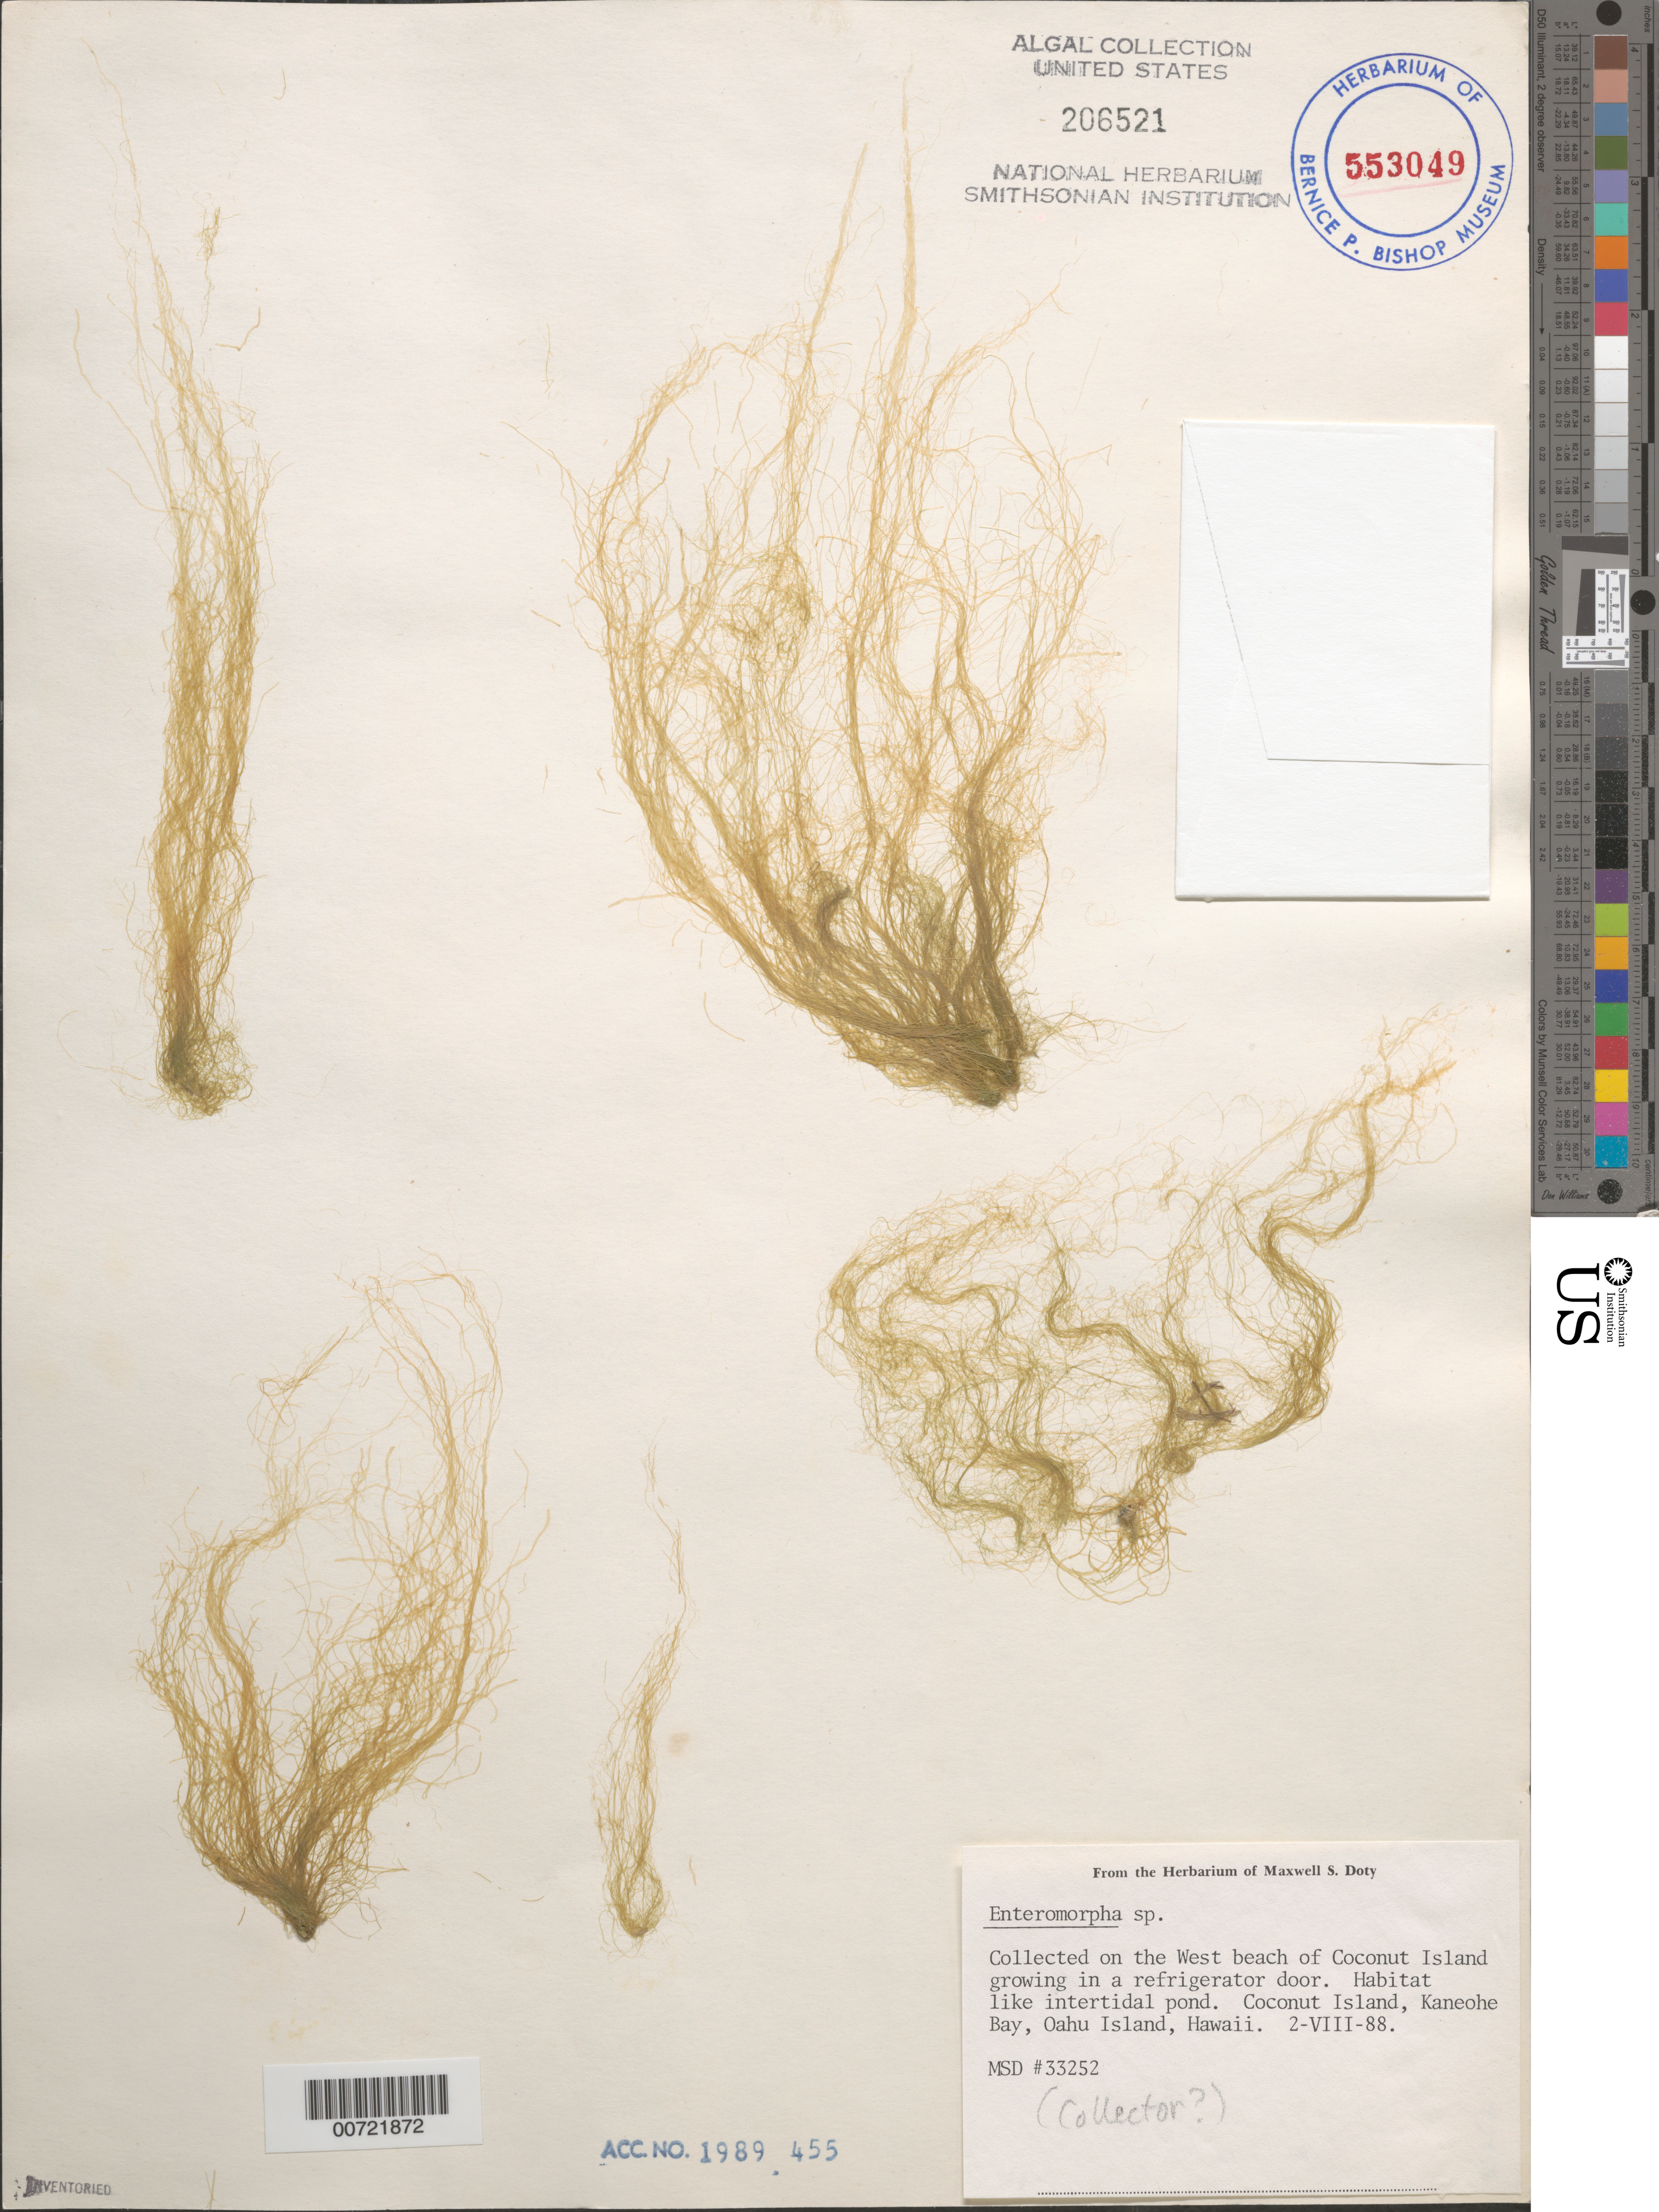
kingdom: Plantae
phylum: Chlorophyta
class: Ulvophyceae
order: Ulvales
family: Ulvaceae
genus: Ulva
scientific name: Ulva sp.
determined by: Algae name updating Project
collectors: M. S.Doty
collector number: MSD 33252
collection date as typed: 02 Aug 1988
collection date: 1988-08-02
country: United States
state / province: Hawaii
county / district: Honolulu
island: Oahu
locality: Kaneohe Bay, Coconut Island, west beach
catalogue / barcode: US 206521